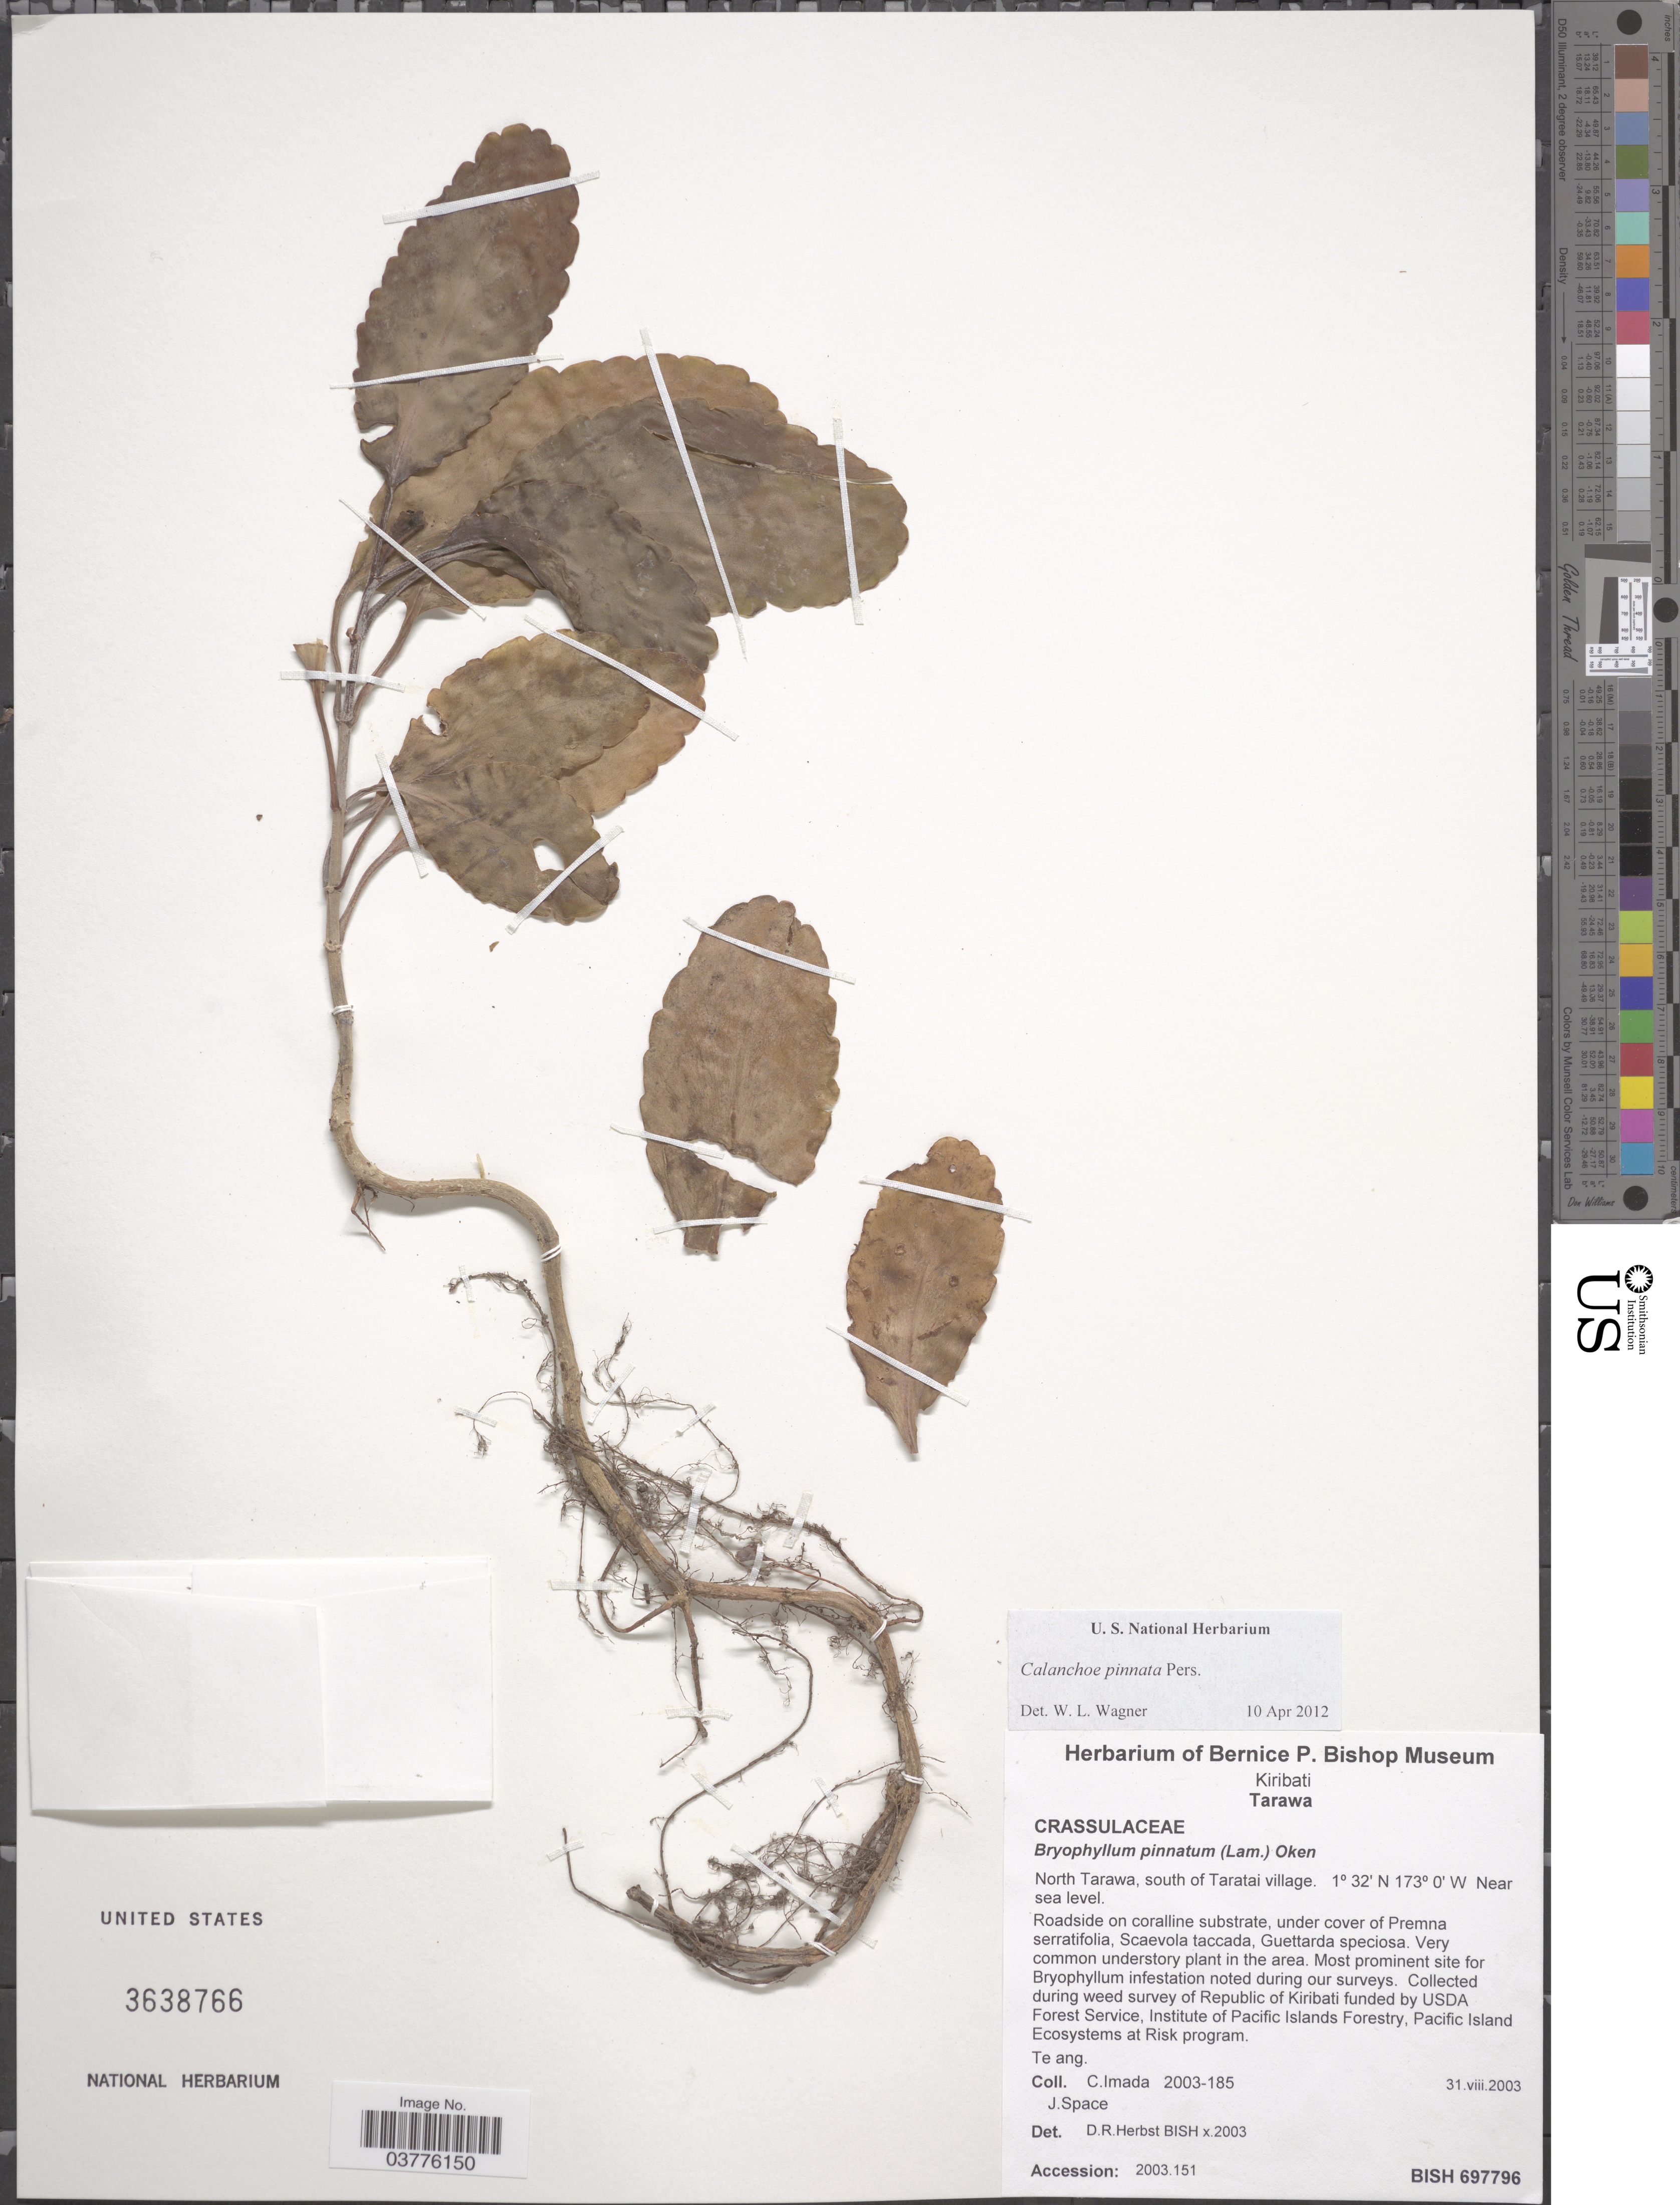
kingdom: Plantae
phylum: Tracheophyta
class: Magnoliopsida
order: Saxifragales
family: Crassulaceae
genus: Kalanchoe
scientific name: Kalanchoe pinnata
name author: (Lam.) Pers.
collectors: C. Imada & J. Space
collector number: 2003-185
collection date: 2003-08-31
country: Kiribati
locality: Tarawa. North Tarawa, south of Taratai village.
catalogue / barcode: US 3638766